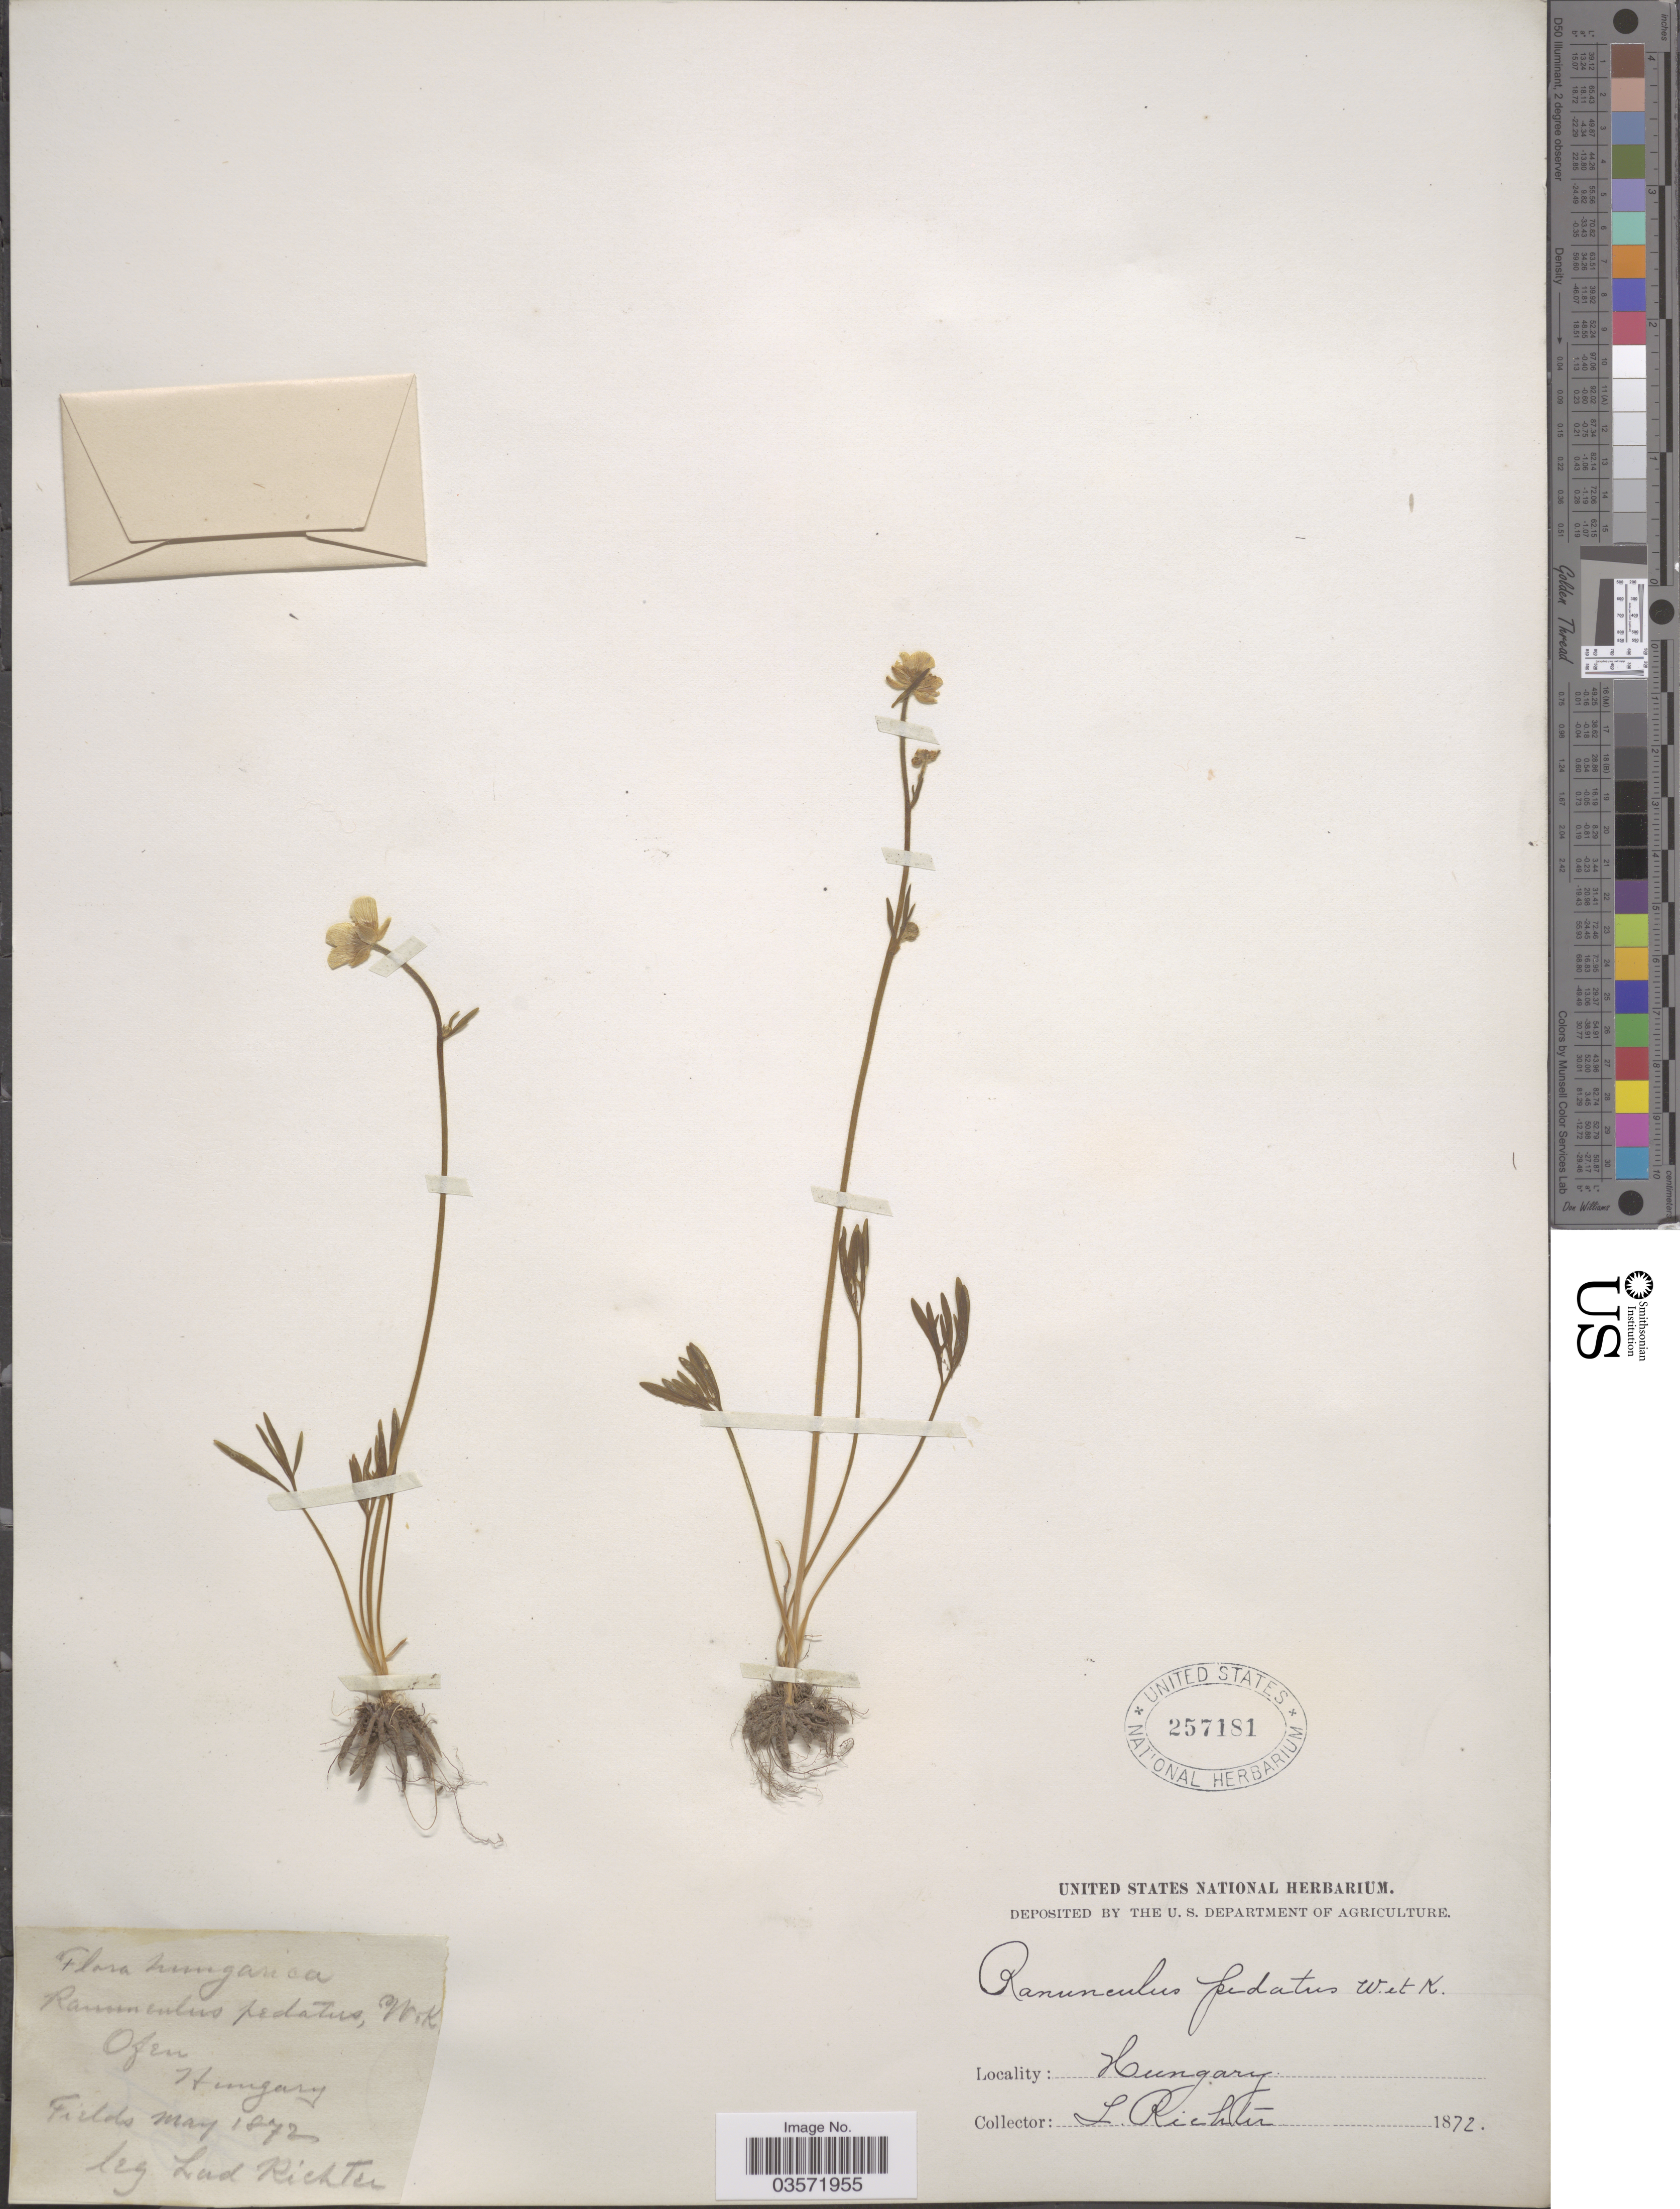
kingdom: Plantae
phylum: Tracheophyta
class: Magnoliopsida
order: Ranunculales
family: Ranunculaceae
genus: Ranunculus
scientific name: Ranunculus pedatus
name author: Waldst. & Kit.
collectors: L. Richter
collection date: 1872-05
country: Hungary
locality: Ofen.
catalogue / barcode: US 257181